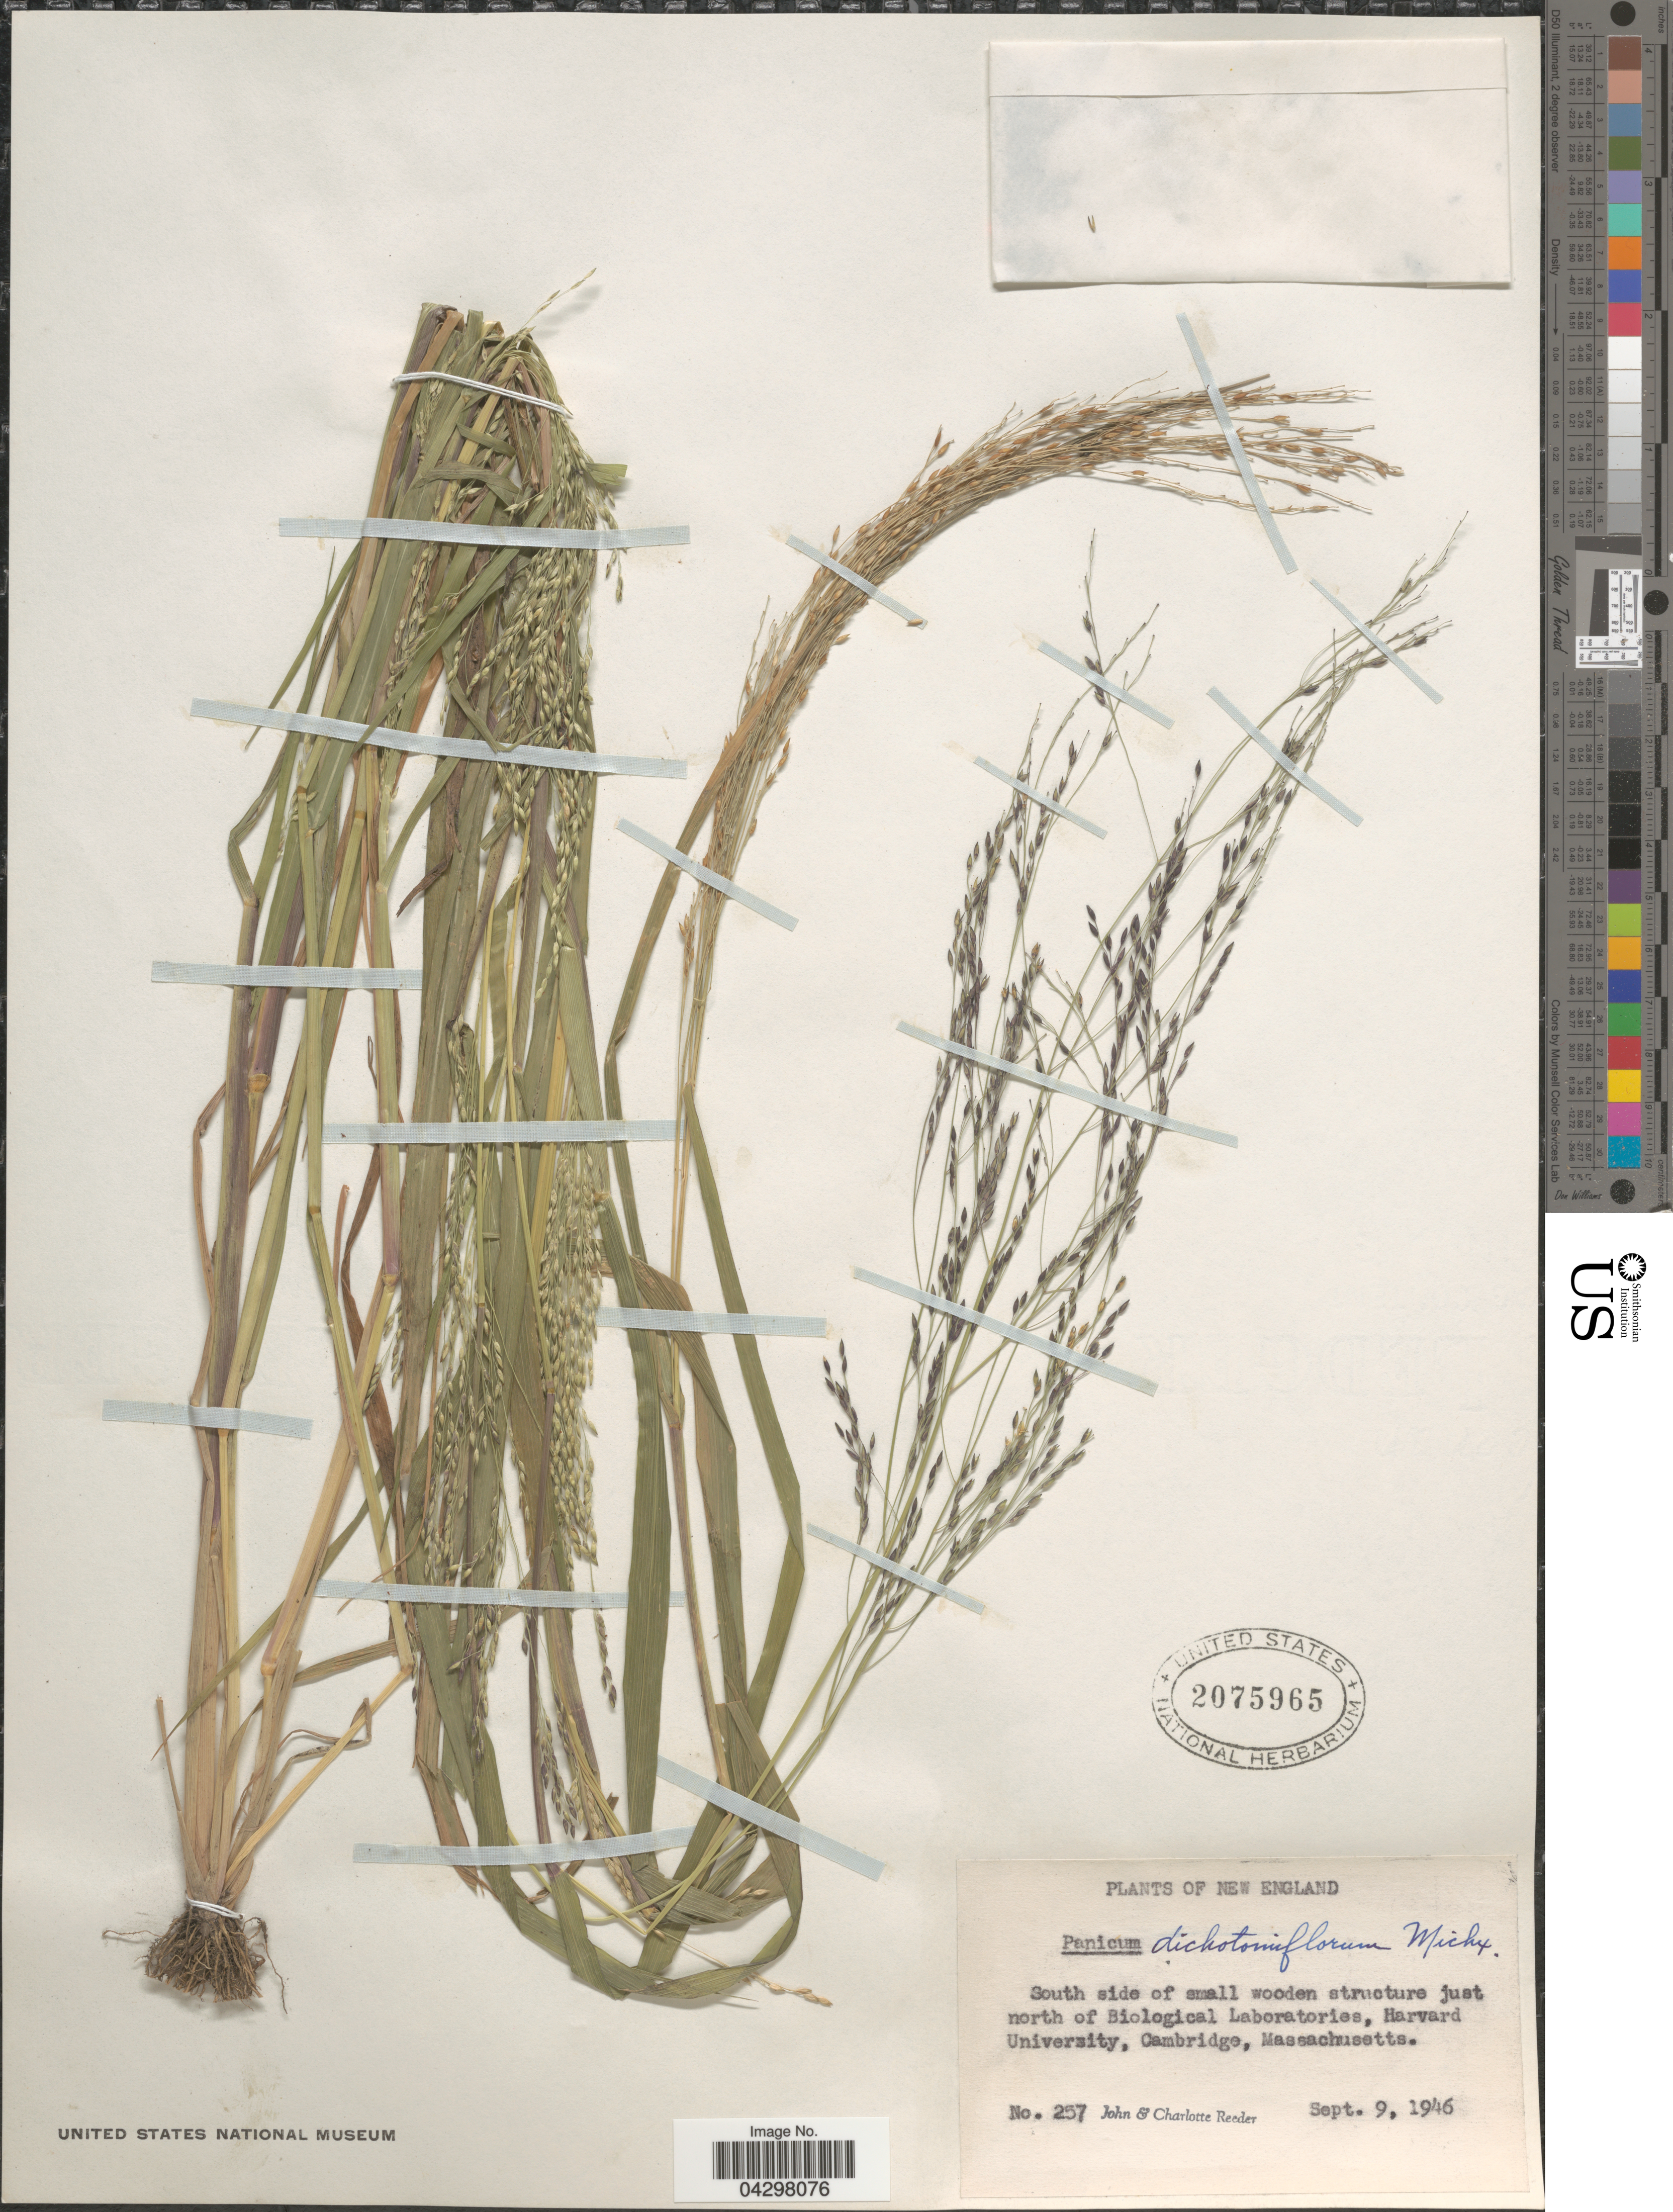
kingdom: Plantae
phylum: Tracheophyta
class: Liliopsida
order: Poales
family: Poaceae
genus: Panicum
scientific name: Panicum dichotomiflorum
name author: Michx.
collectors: J. R. Reeder & C. G. Reeder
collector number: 257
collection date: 1946-09-09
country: United States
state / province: Massachusetts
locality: New England. South side of small wooden structure just north of Biological Laboratories, Harvard University, Cambridge.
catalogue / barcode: US 2075965